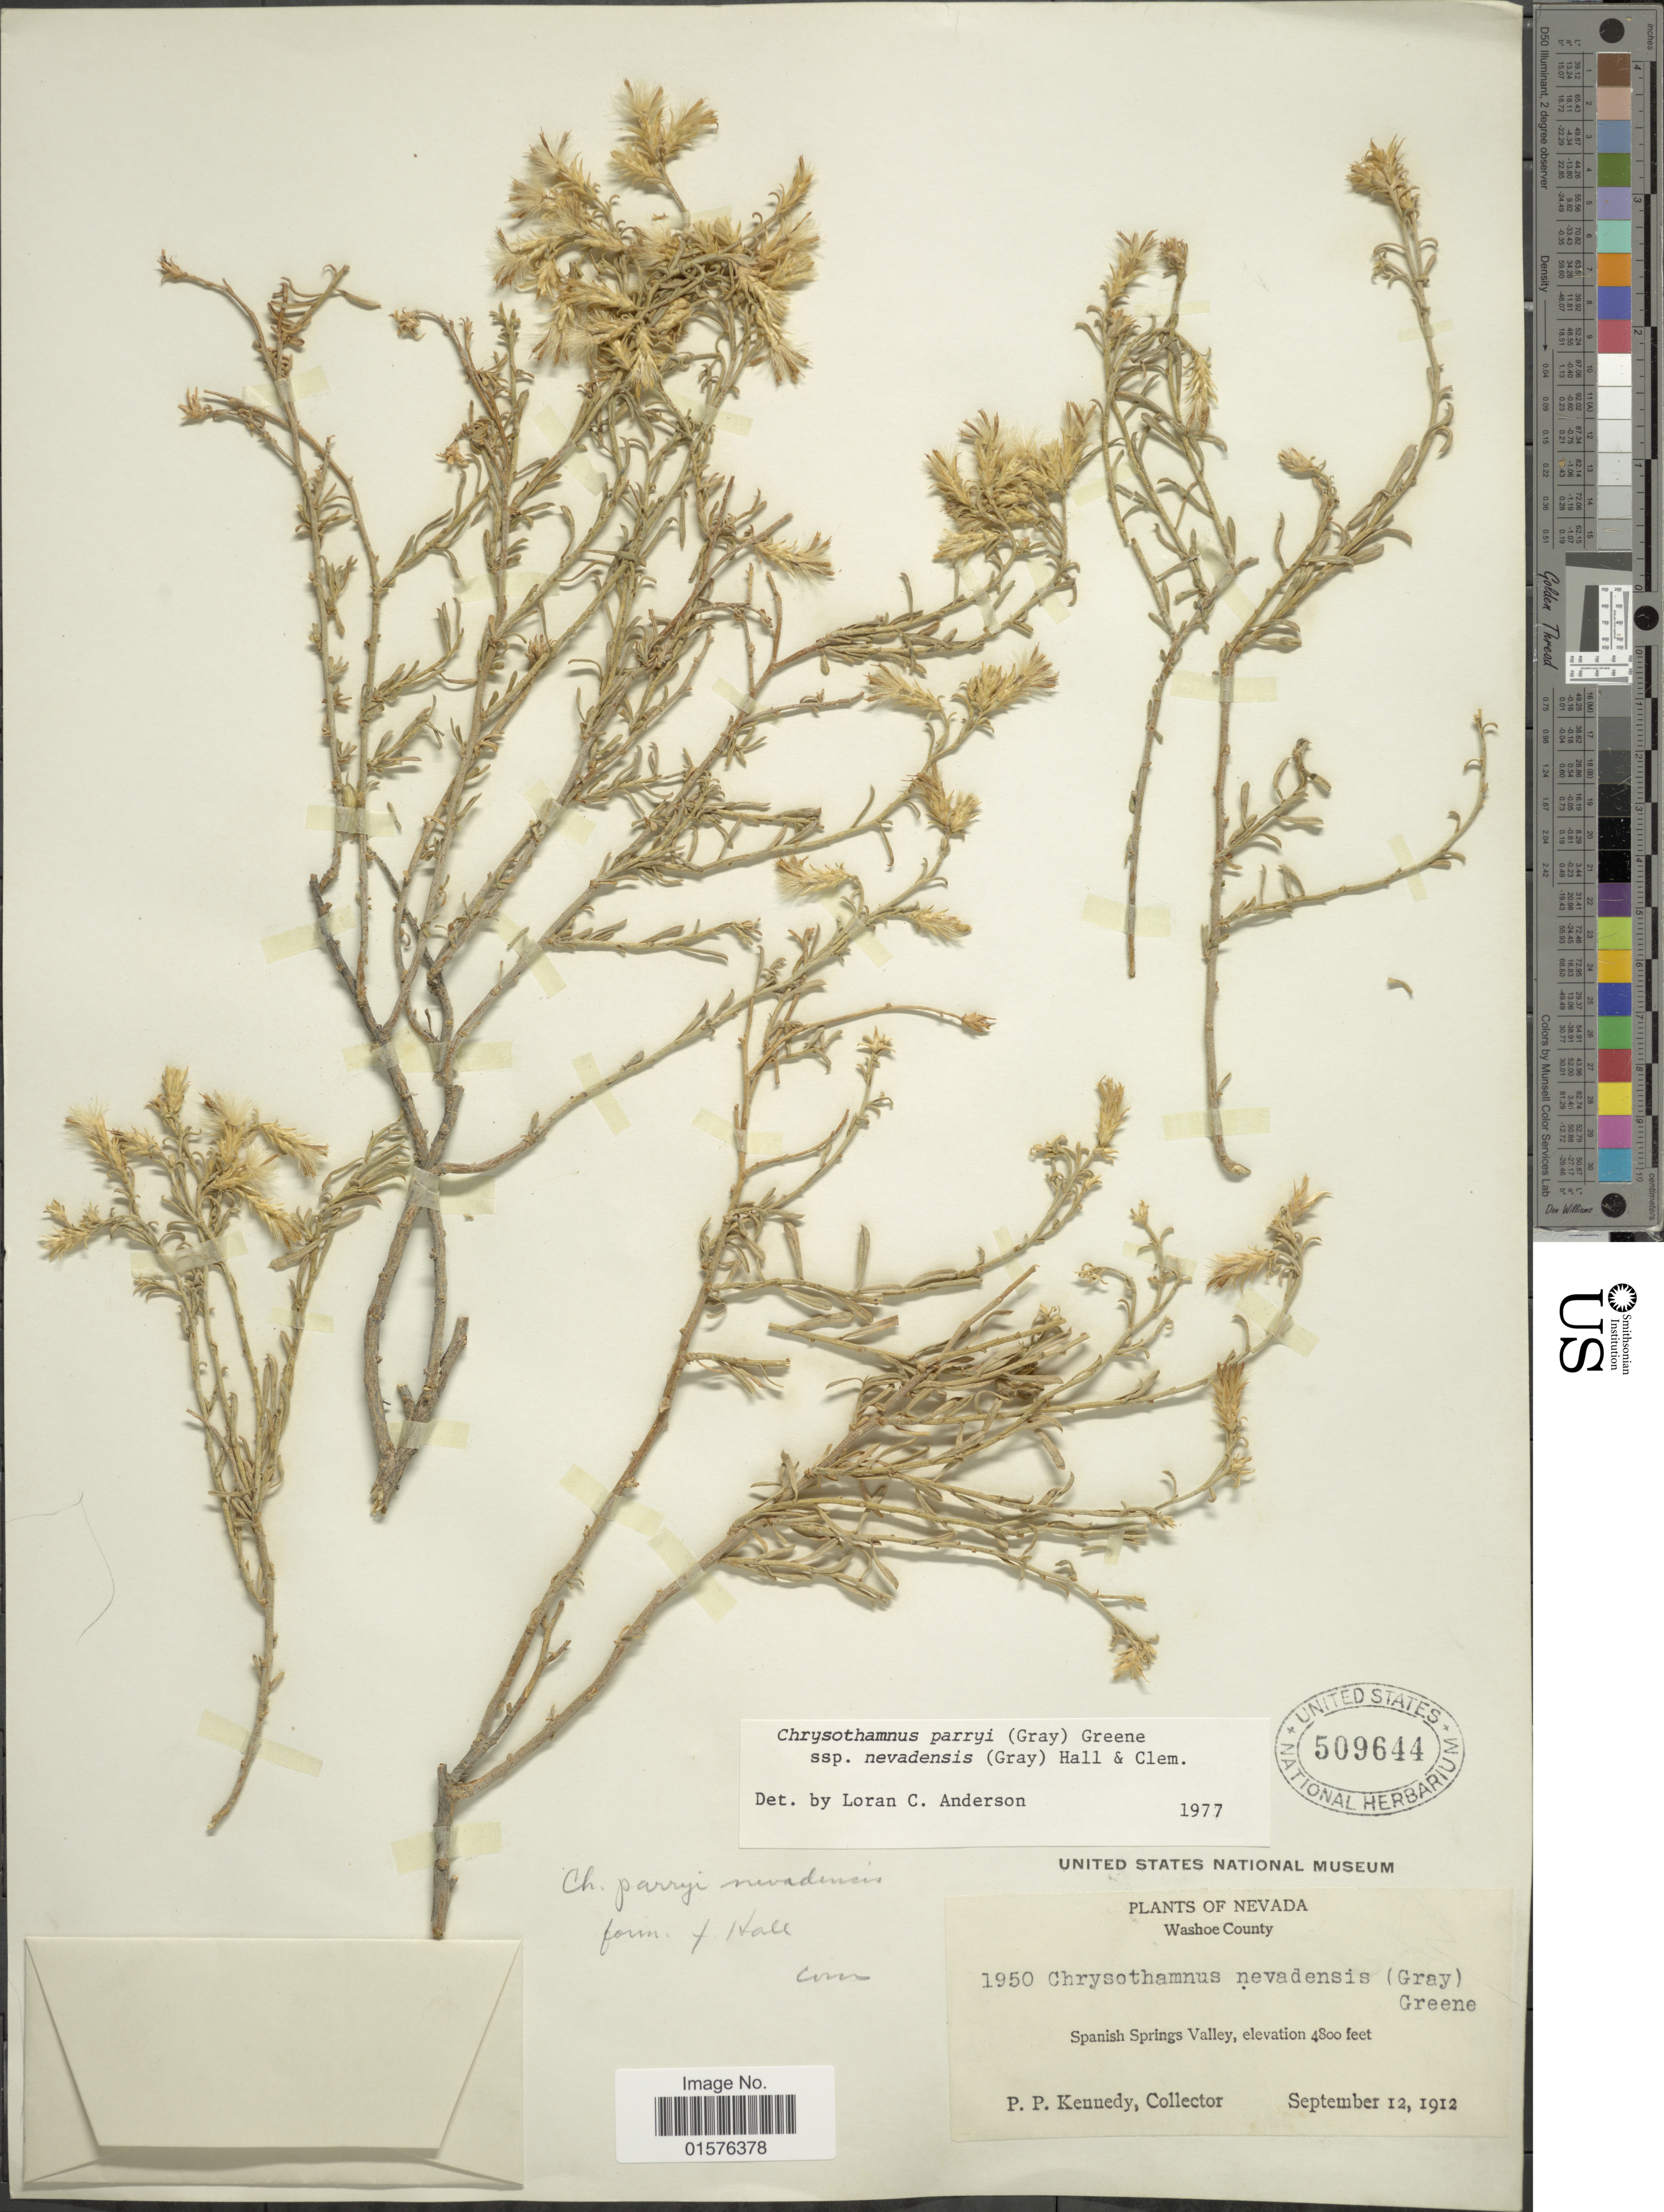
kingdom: Plantae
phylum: Tracheophyta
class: Magnoliopsida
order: Asterales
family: Asteraceae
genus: Ericameria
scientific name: Ericameria parryi var. nevadensis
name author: (A. Gray) G.L. Nesom & G.I. Baird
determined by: Urbatsch, Lowell E., Curator (LSU), Louisiana State University (UNITED STATES)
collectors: P. Kennedy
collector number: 1950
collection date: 1912-09-12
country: United States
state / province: Nevada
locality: Washoe County, Spanish Springs Valley.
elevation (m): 1463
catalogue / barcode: US 509644